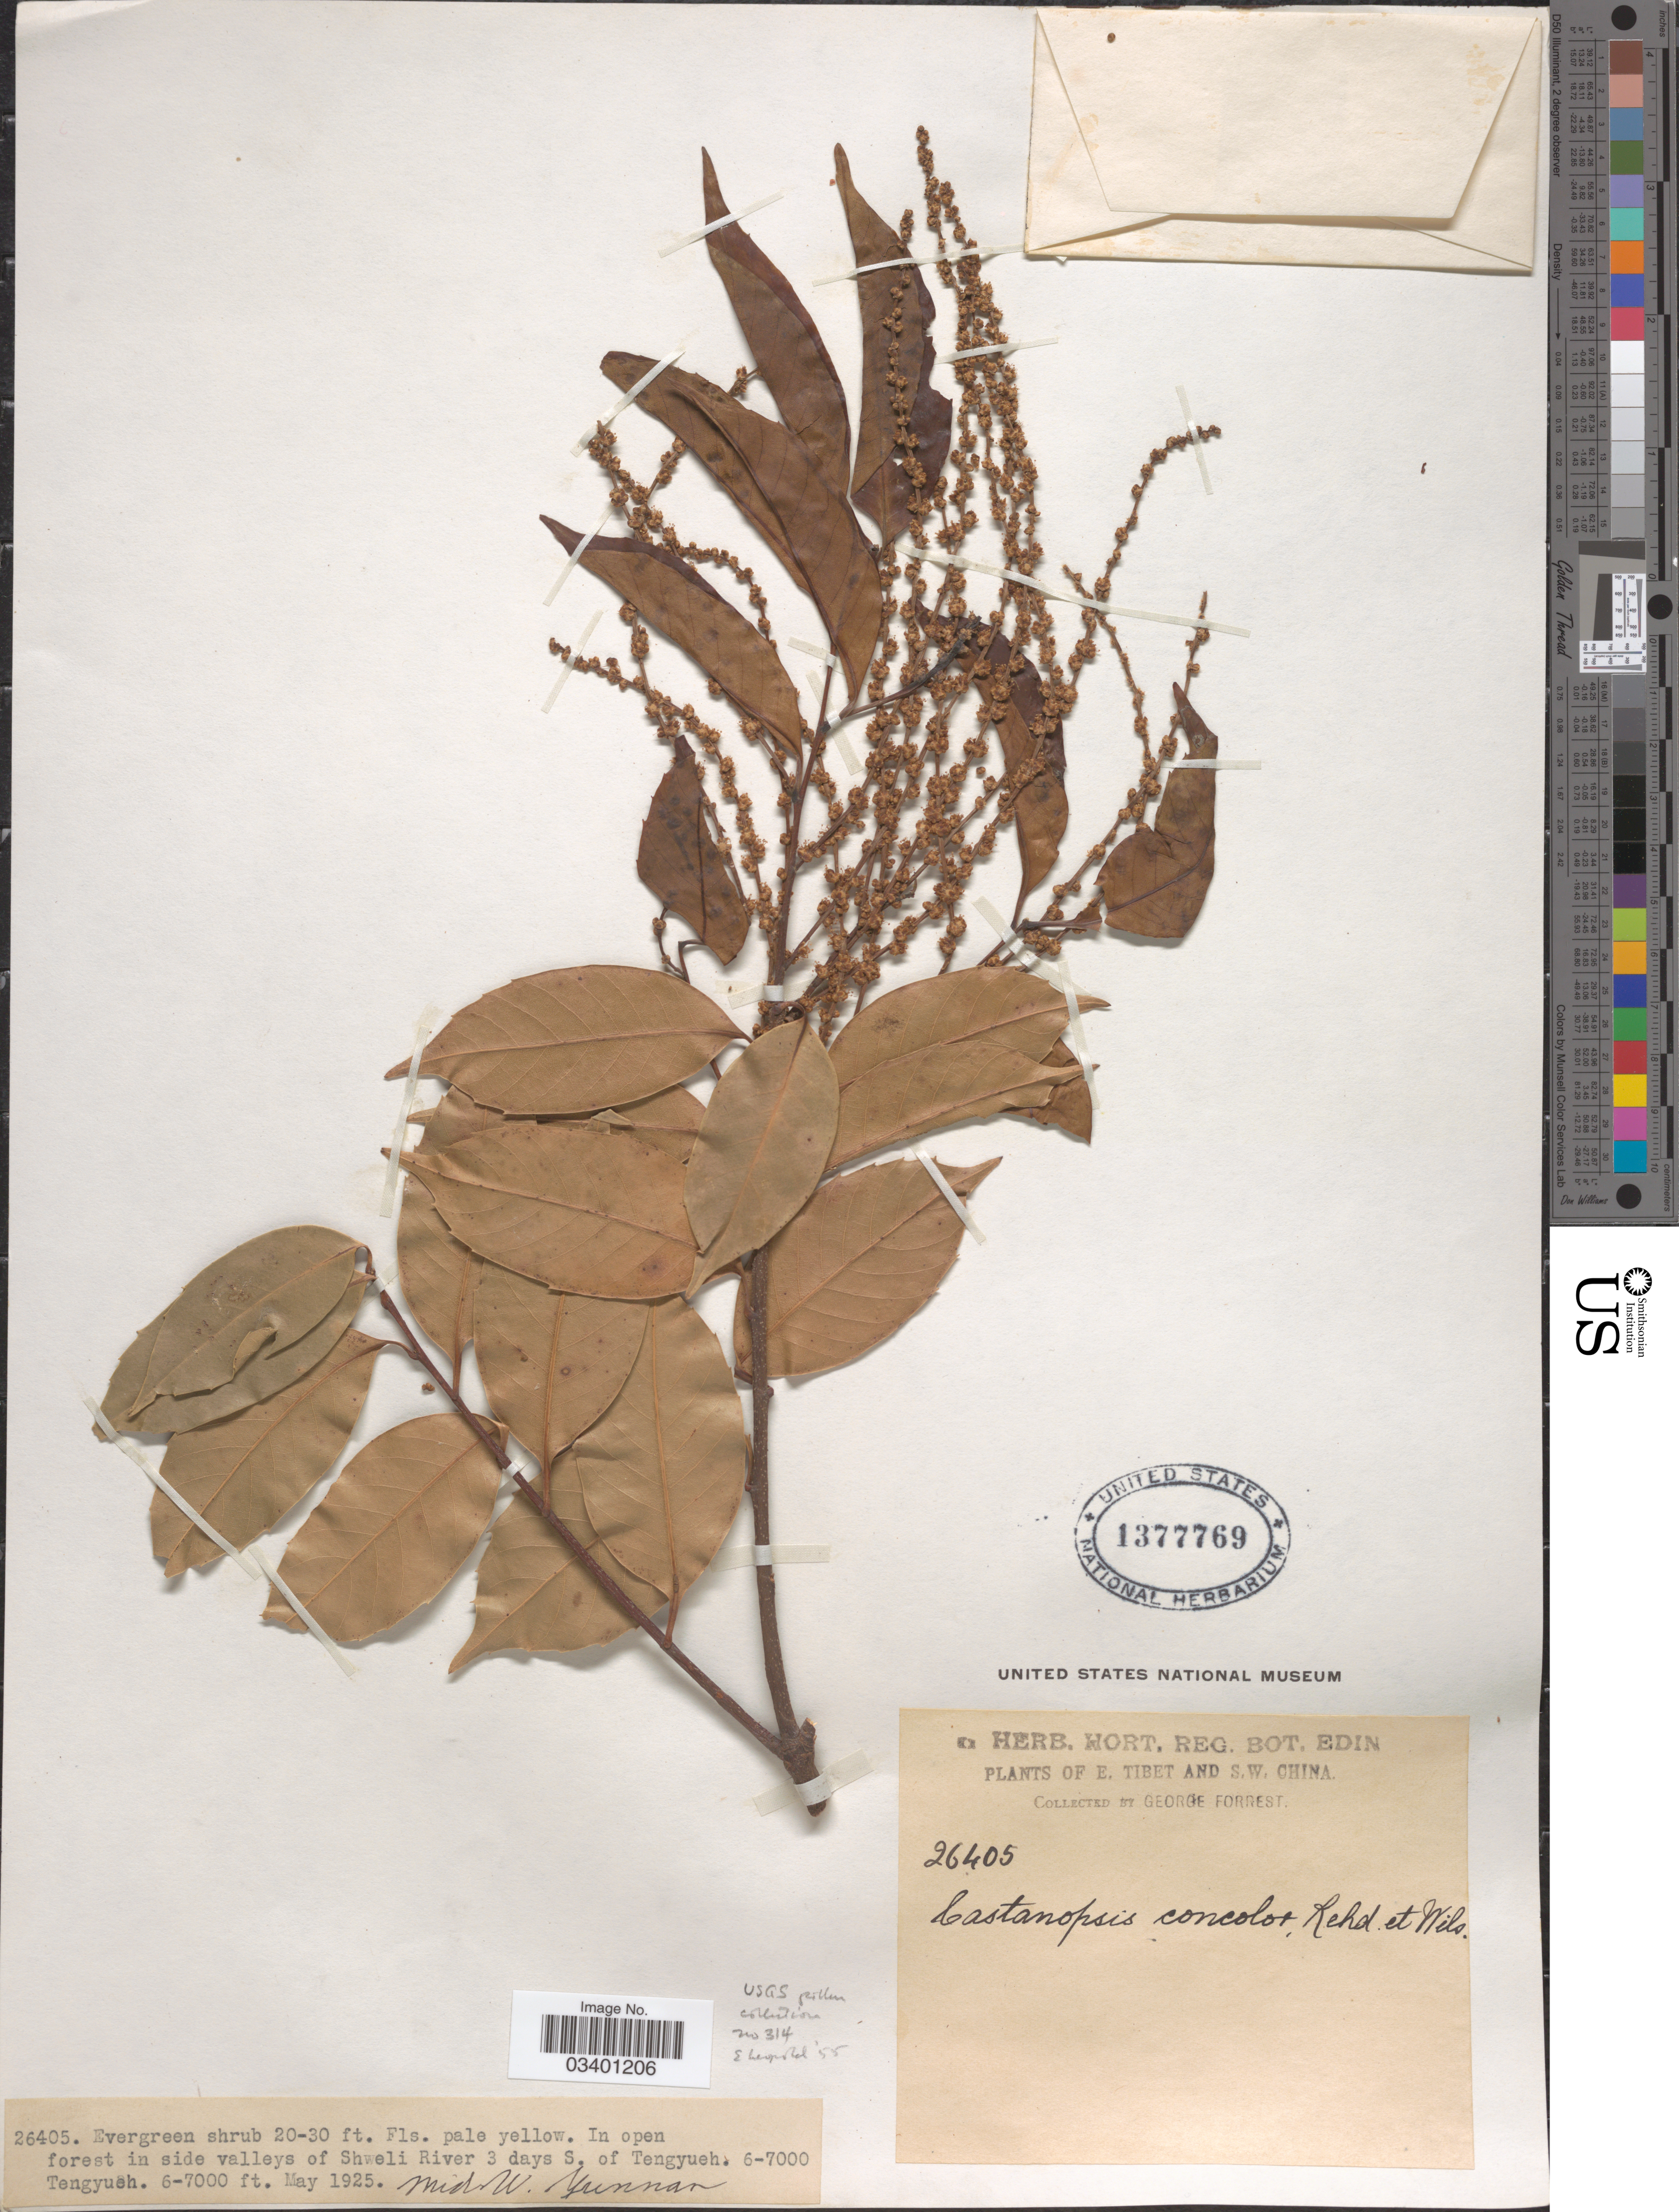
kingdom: Plantae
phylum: Tracheophyta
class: Magnoliopsida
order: Fagales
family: Fagaceae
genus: Castanopsis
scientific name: Castanopsis orthacantha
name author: Franch.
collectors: G. Forrest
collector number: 26405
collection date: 1925-05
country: China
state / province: Yunnan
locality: E. Tibet and S.W. China. In open forest in side valleys of Shweli River 3 days S. of Tengyueh. Mid W. Yunnan.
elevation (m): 1829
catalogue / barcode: US 1377769